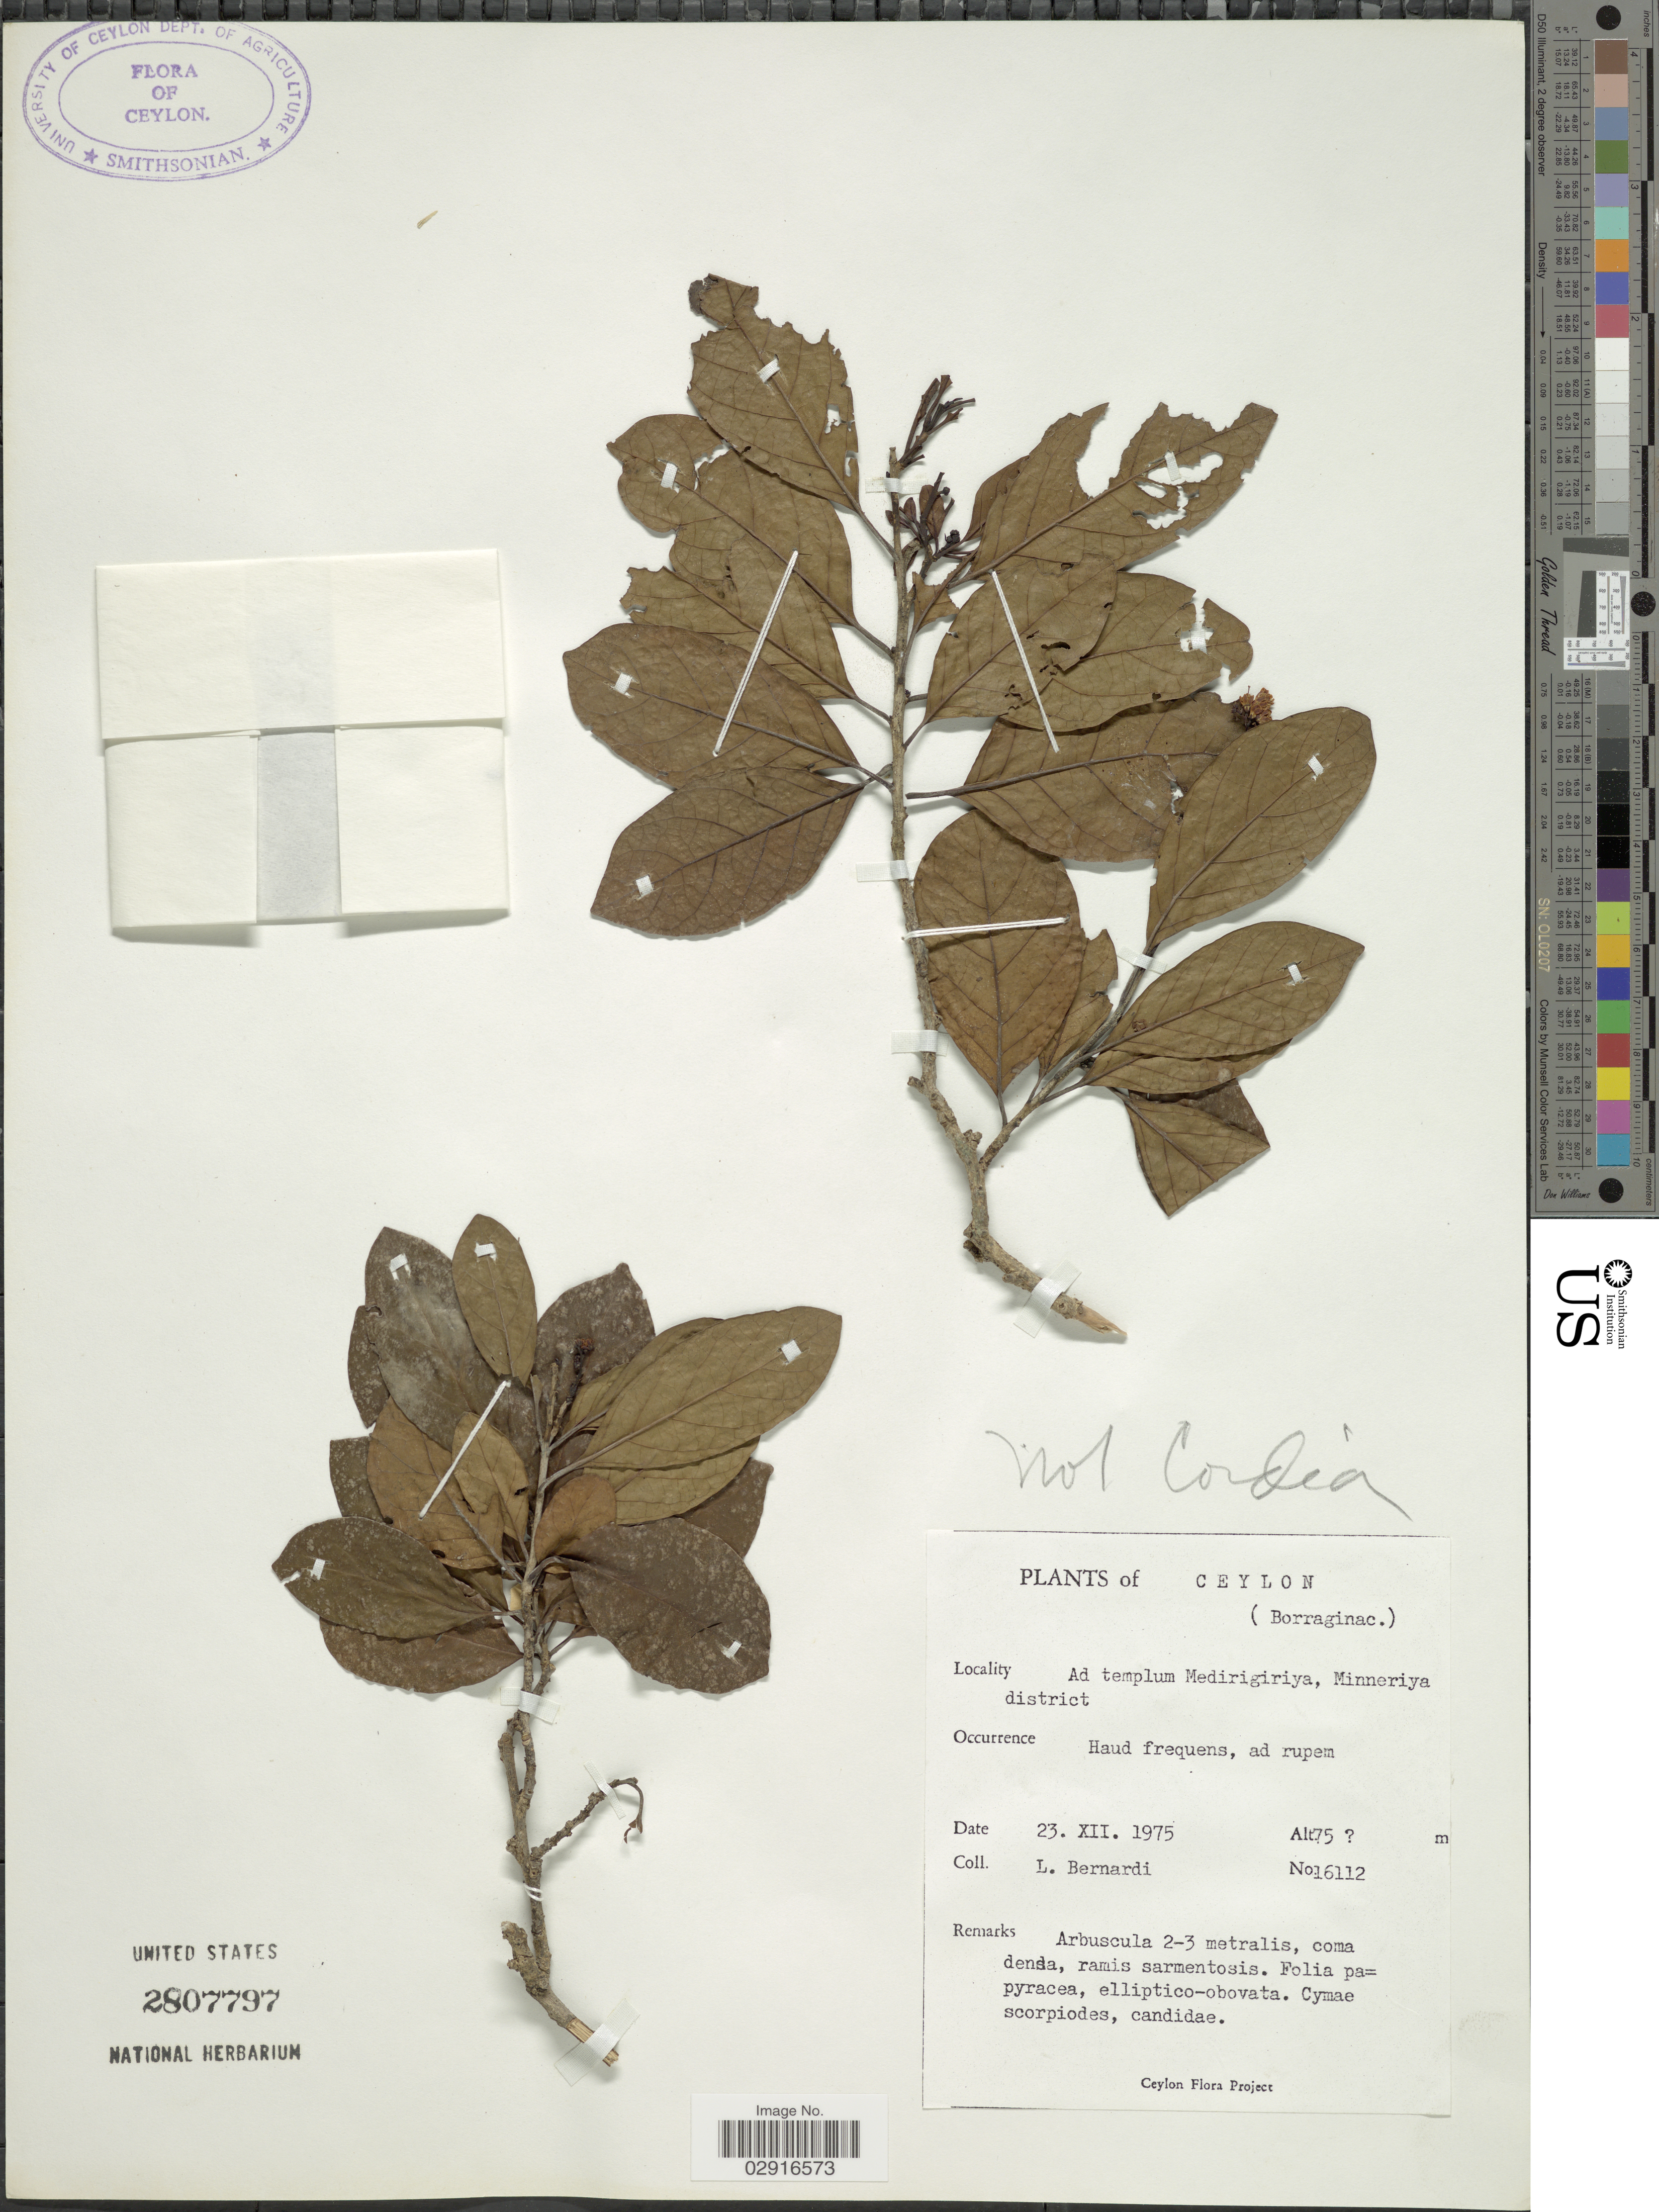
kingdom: Plantae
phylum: Tracheophyta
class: Magnoliopsida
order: Boraginales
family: Boraginaceae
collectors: L. Bernardi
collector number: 16112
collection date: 1975-12-23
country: Sri Lanka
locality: Ceylon. Ad templum Medirigiriya, Minneriya district.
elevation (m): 75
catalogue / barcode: US 2807797